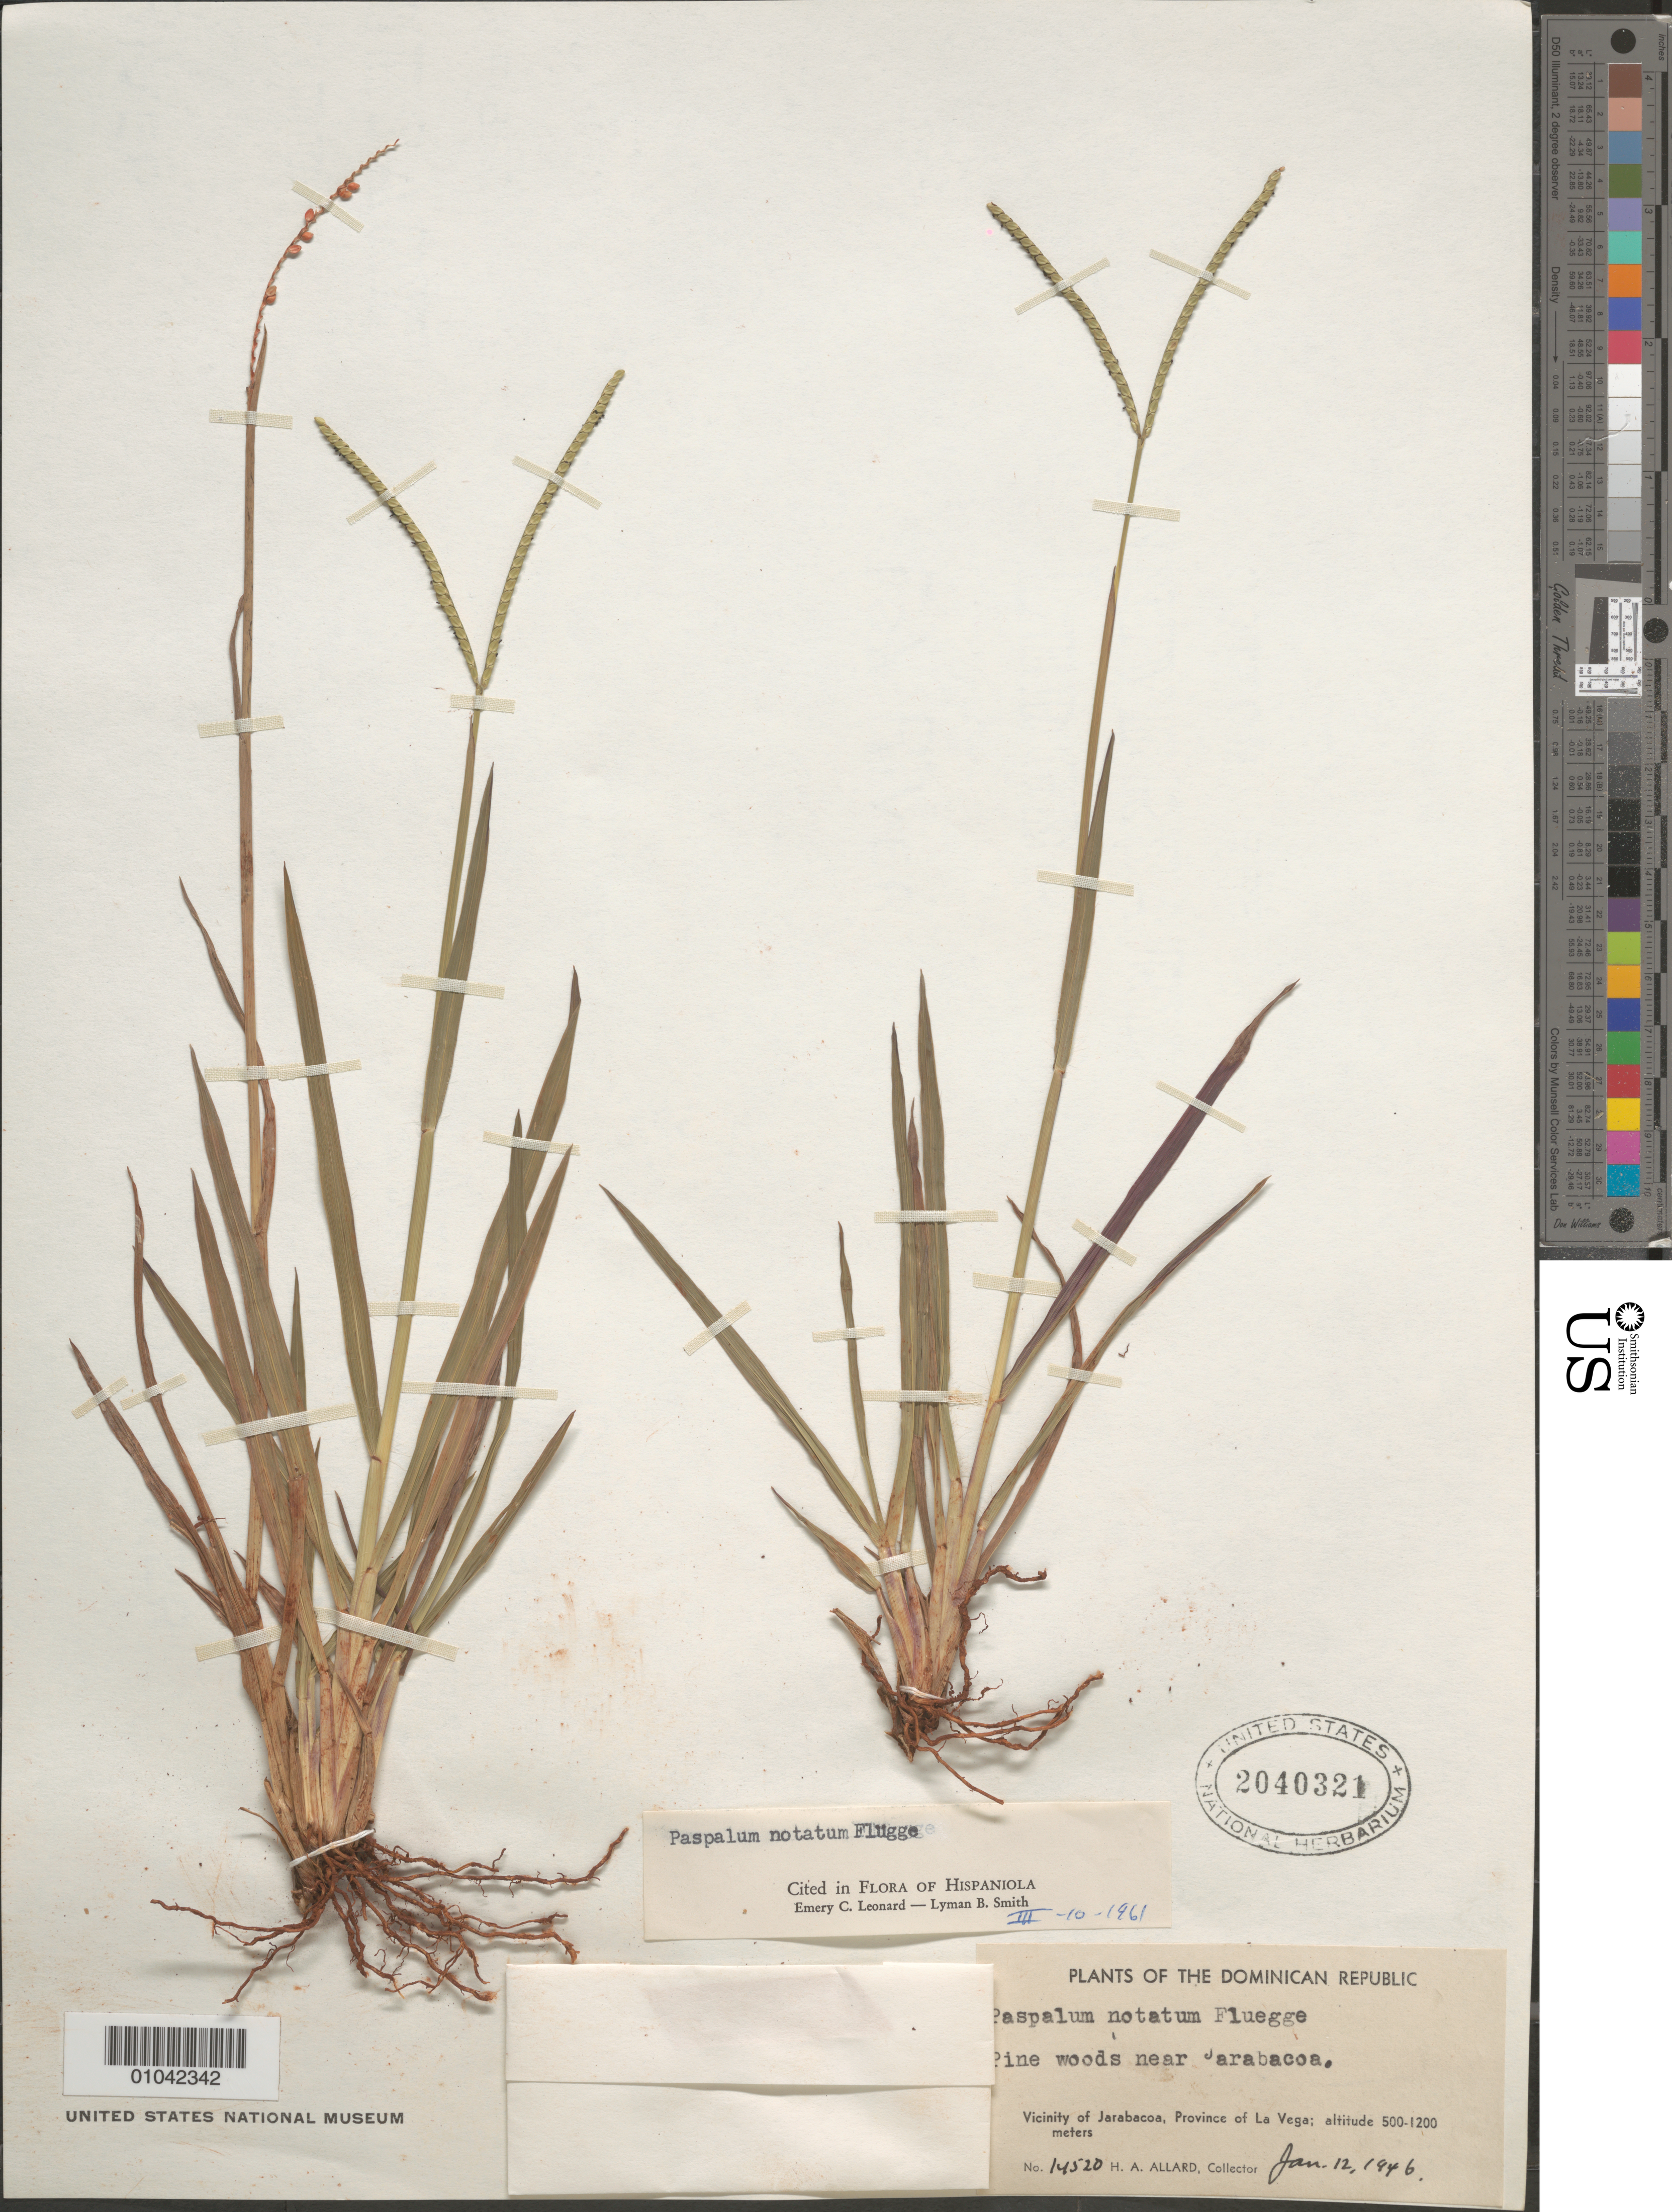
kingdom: Plantae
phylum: Tracheophyta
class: Liliopsida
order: Poales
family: Poaceae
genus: Paspalum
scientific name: Paspalum notatum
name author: Flüggé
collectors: H. A. Allard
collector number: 14520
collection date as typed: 12 Jan 1946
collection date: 1946-01-12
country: Dominican Republic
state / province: La Vega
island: Hispaniola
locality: Vicinity of Jarabacoa, Province of La Vega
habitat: pine woods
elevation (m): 500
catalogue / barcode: US 2040321